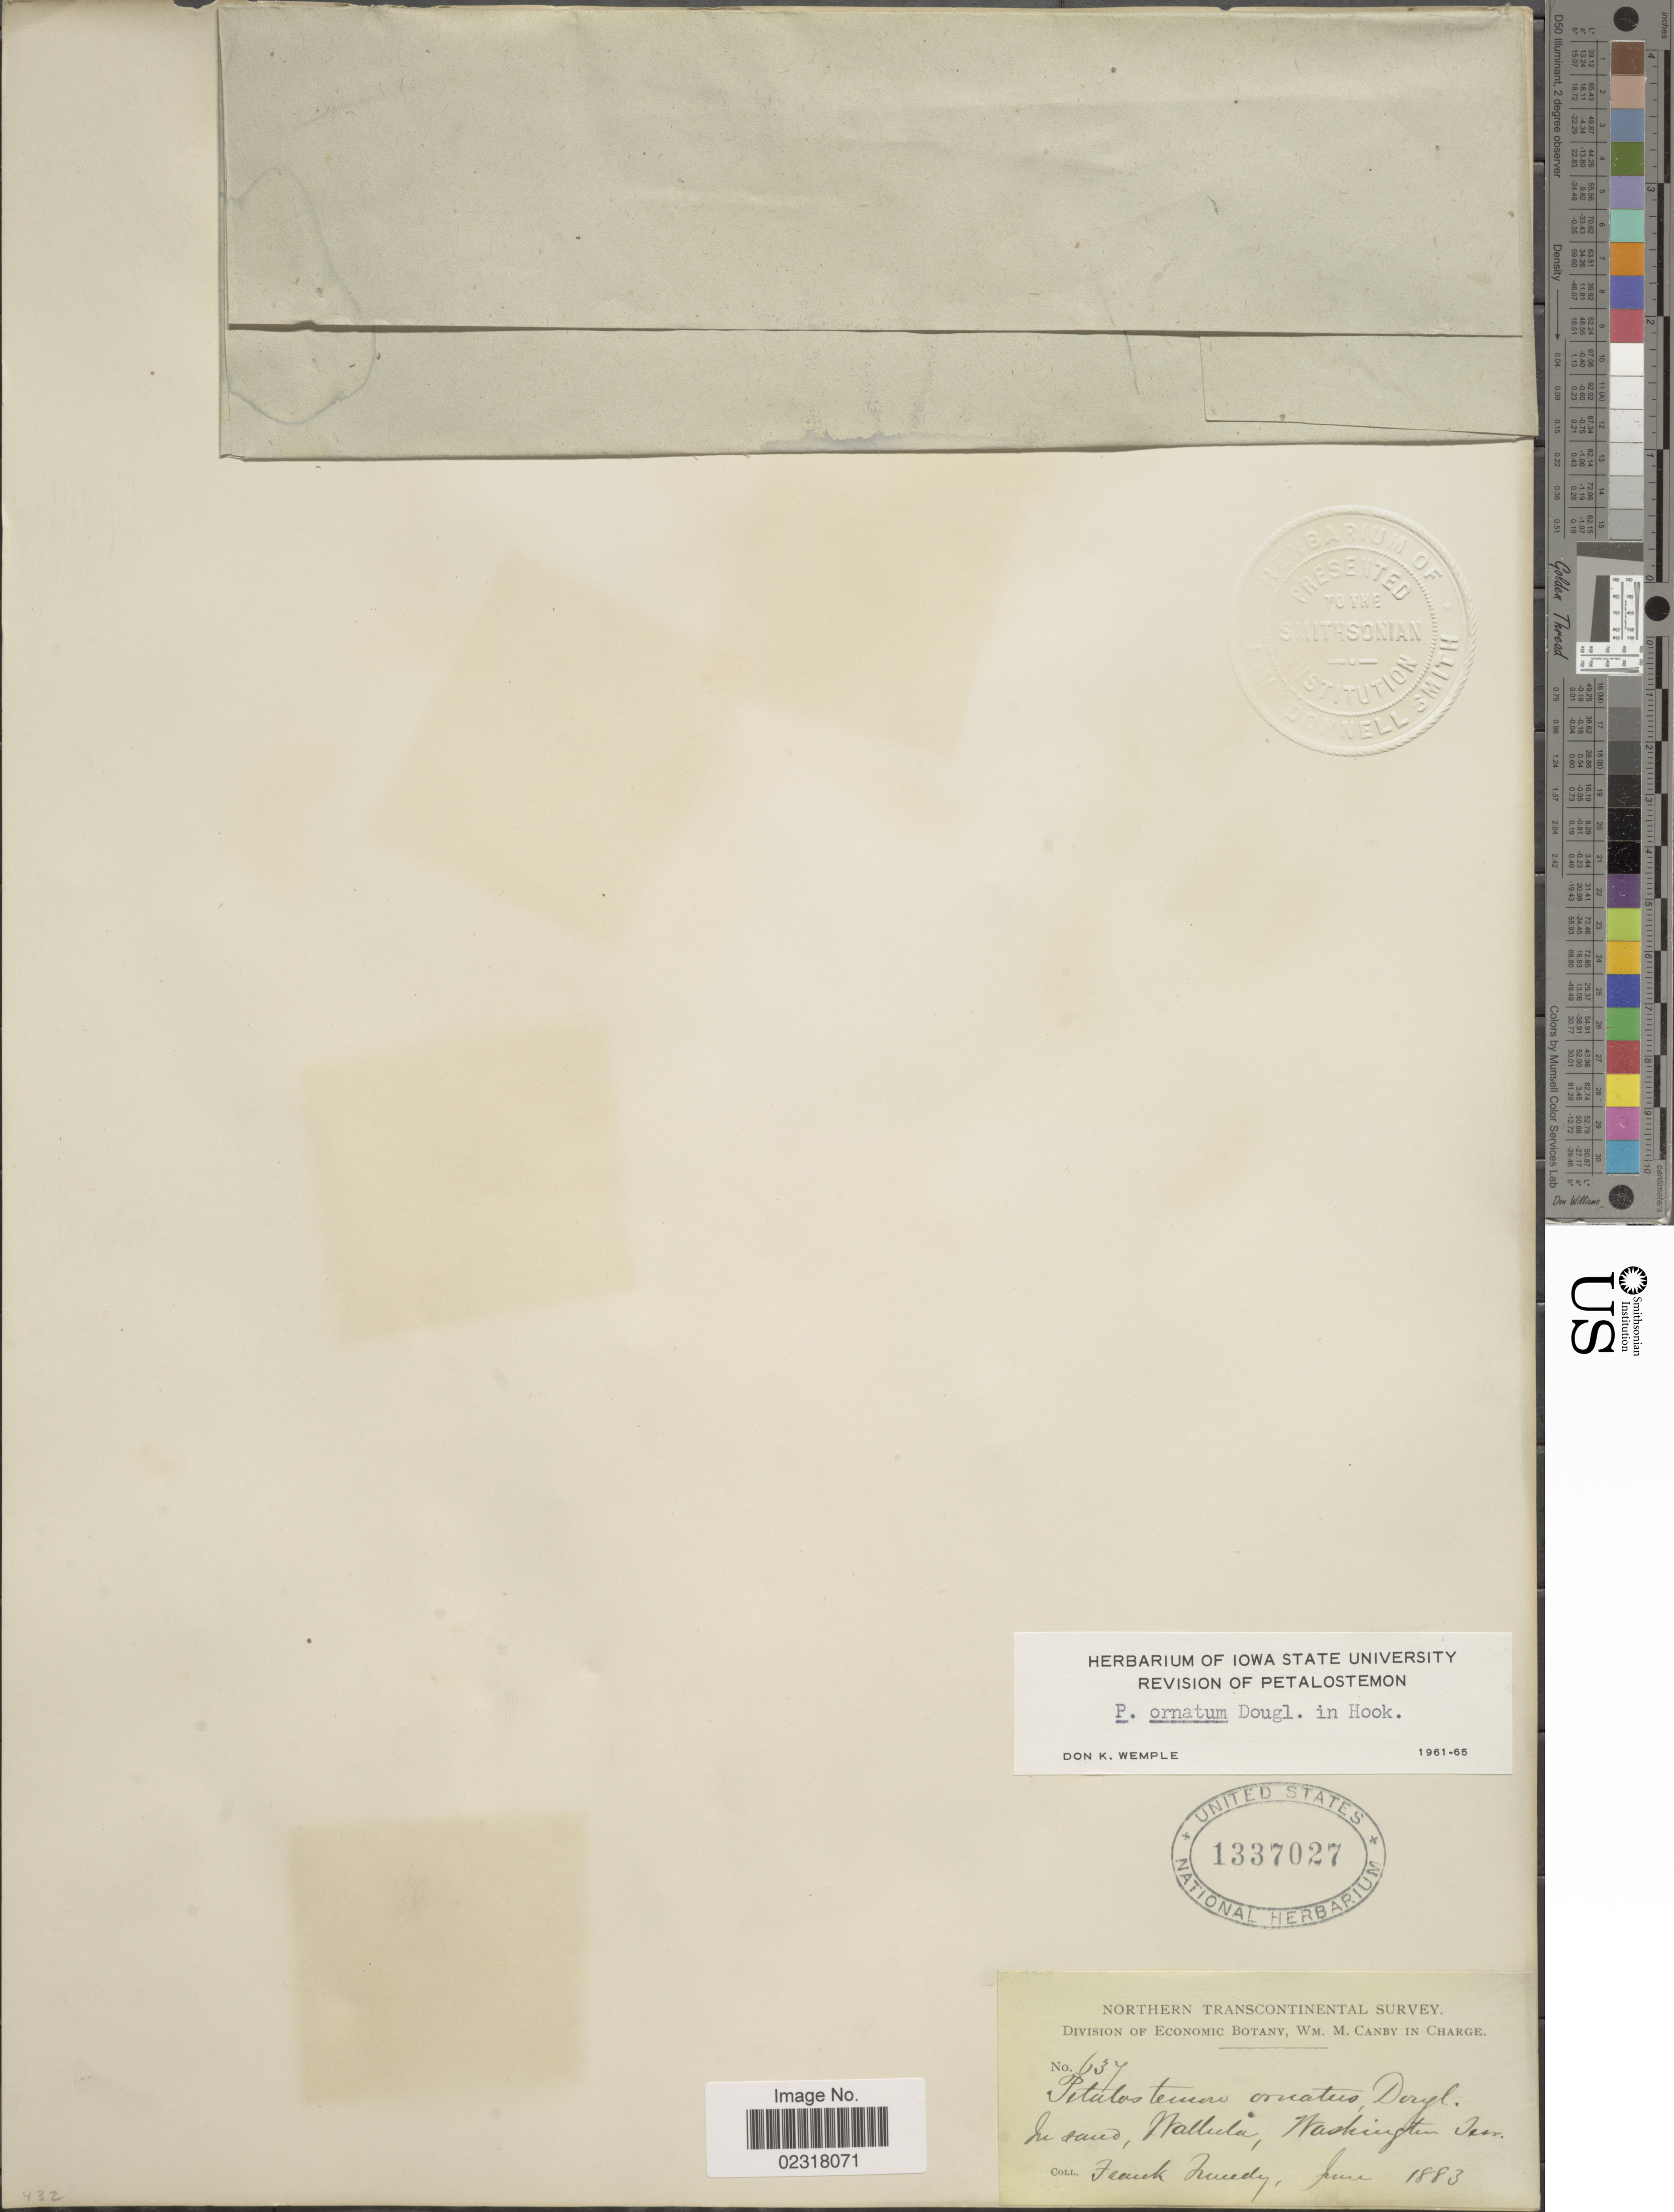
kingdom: Plantae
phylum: Tracheophyta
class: Magnoliopsida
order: Fabales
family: Fabaceae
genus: Dalea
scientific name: Dalea ornata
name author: (Hook.) Eaton & Wright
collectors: F. Tweedy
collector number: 637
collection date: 1883-06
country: United States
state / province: Washington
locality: In sand, Wallula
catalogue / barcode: US 1337027